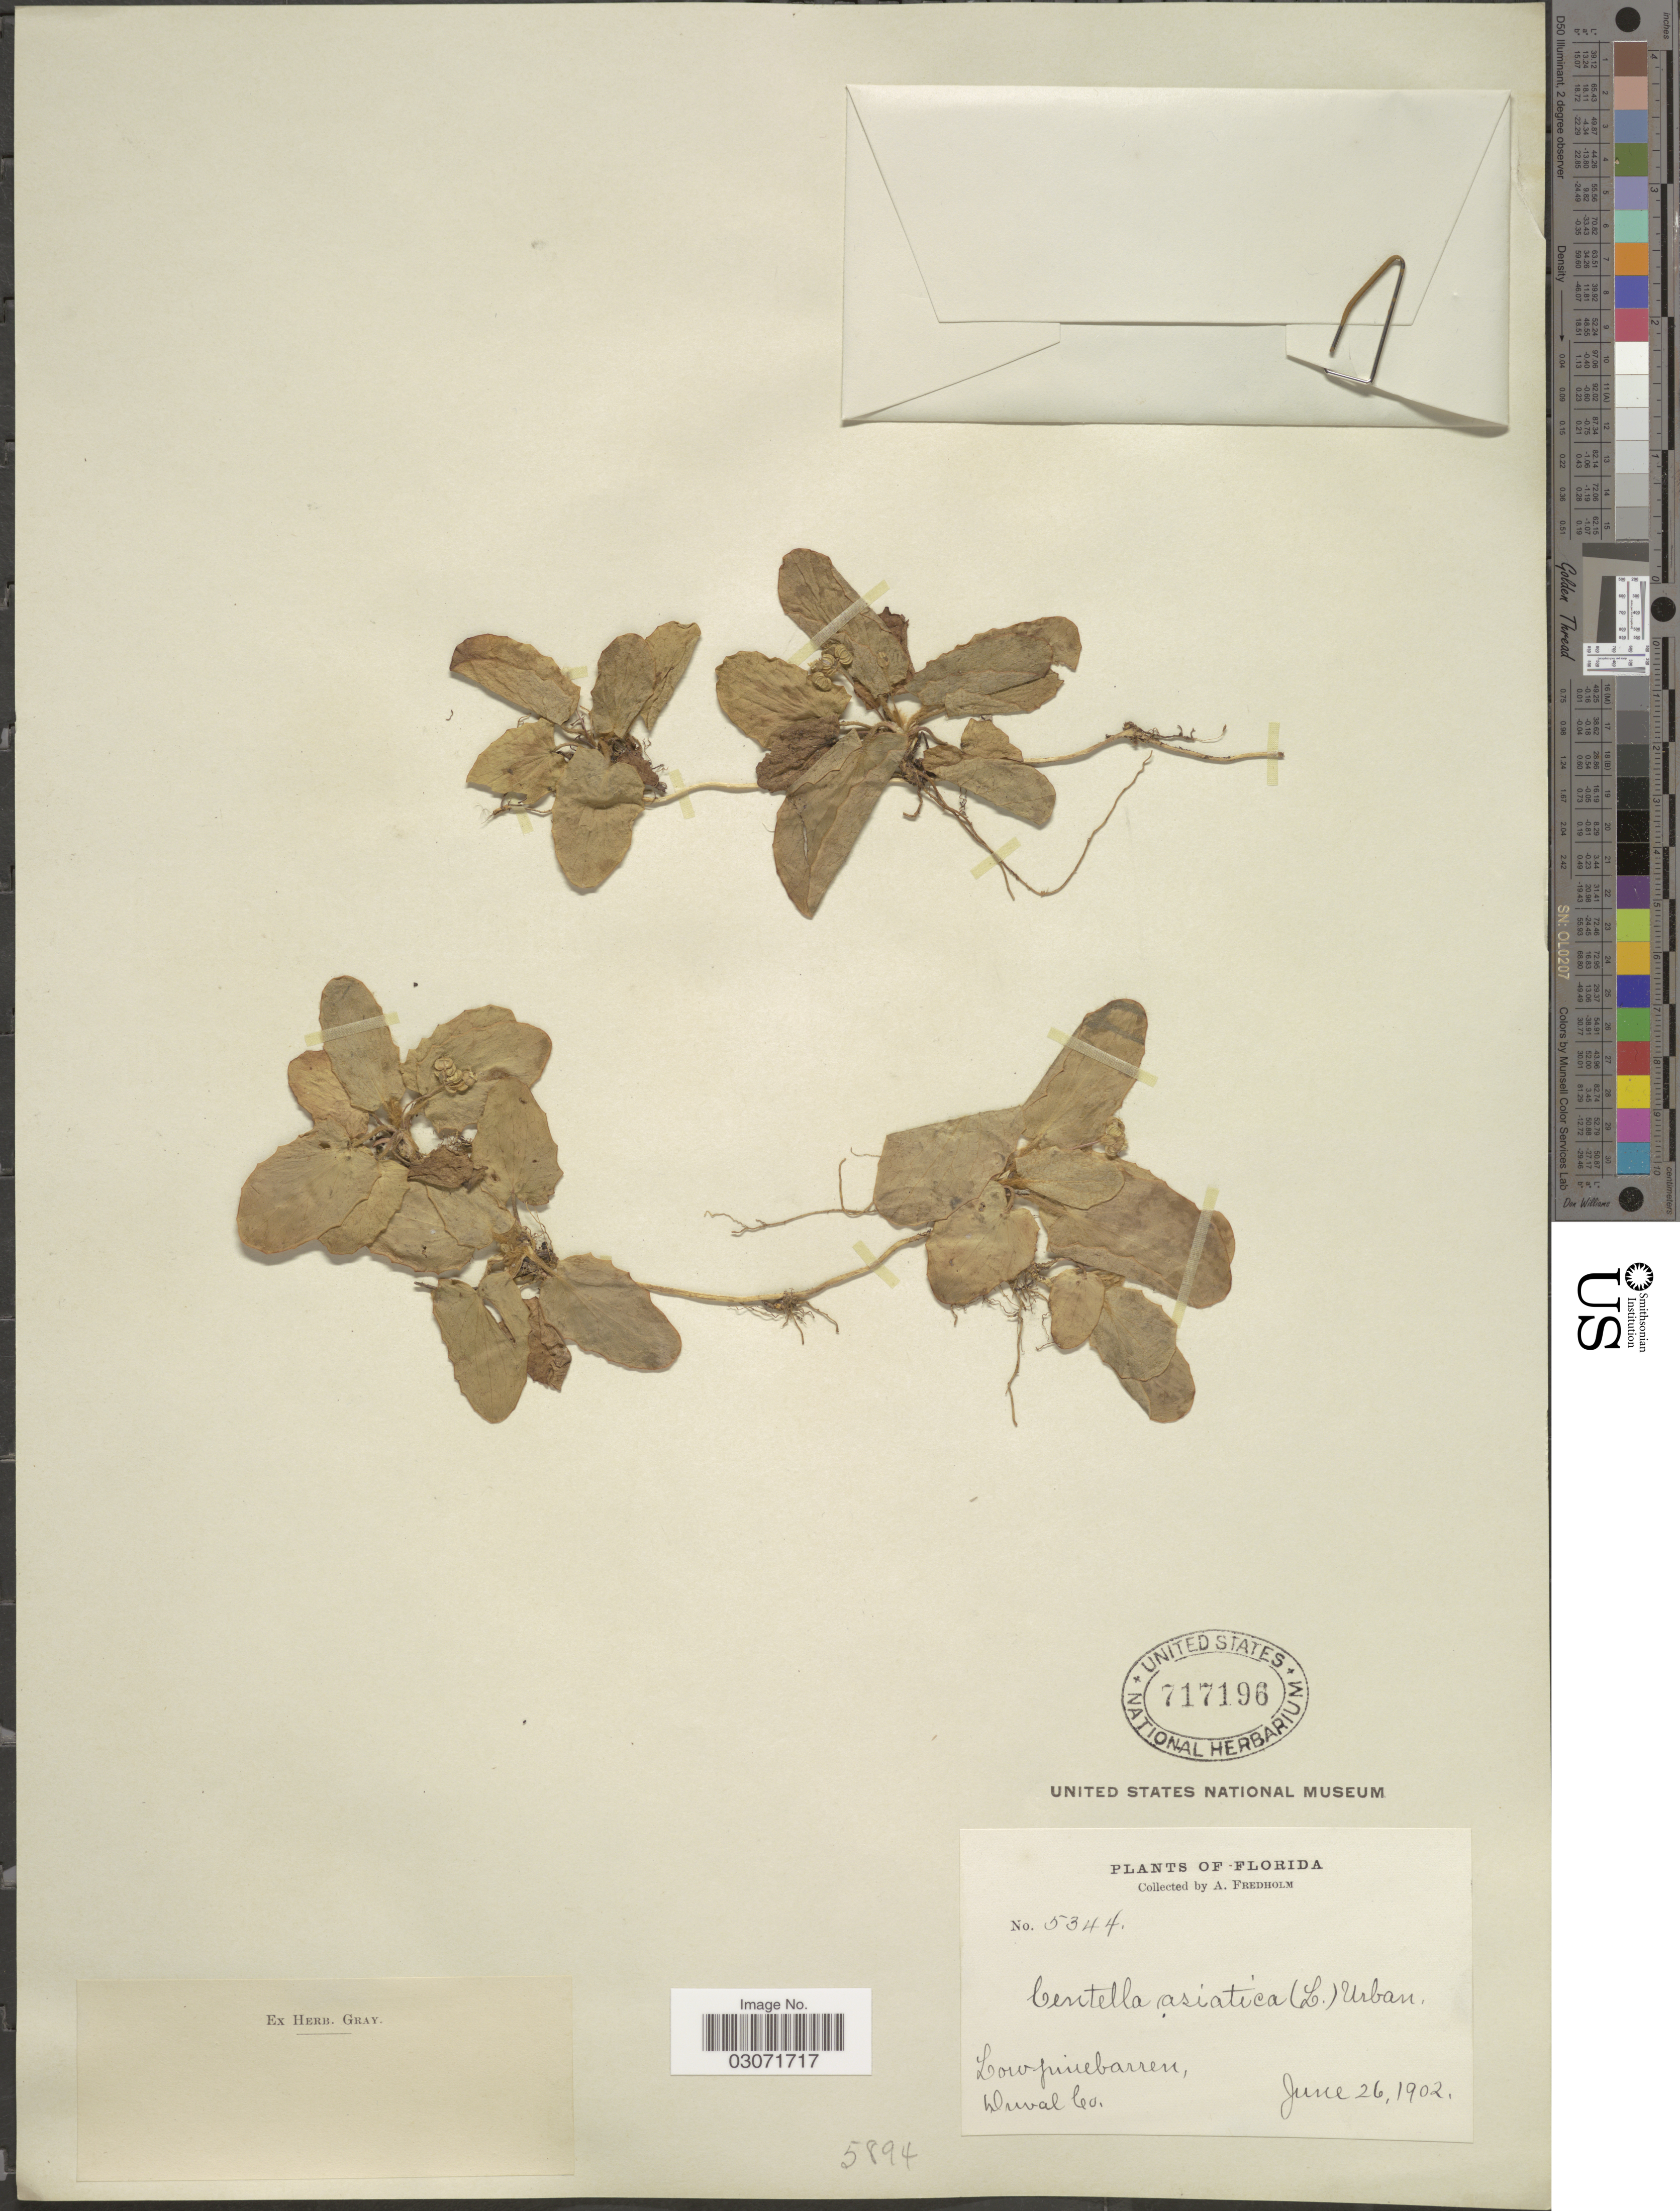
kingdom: Plantae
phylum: Tracheophyta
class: Magnoliopsida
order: Apiales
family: Apiaceae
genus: Centella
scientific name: Centella asiatica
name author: (L.) Urb.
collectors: A. Fredholm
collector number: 5344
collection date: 1902-06-26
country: United States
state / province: Florida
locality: Duval Co.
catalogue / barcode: US 717196